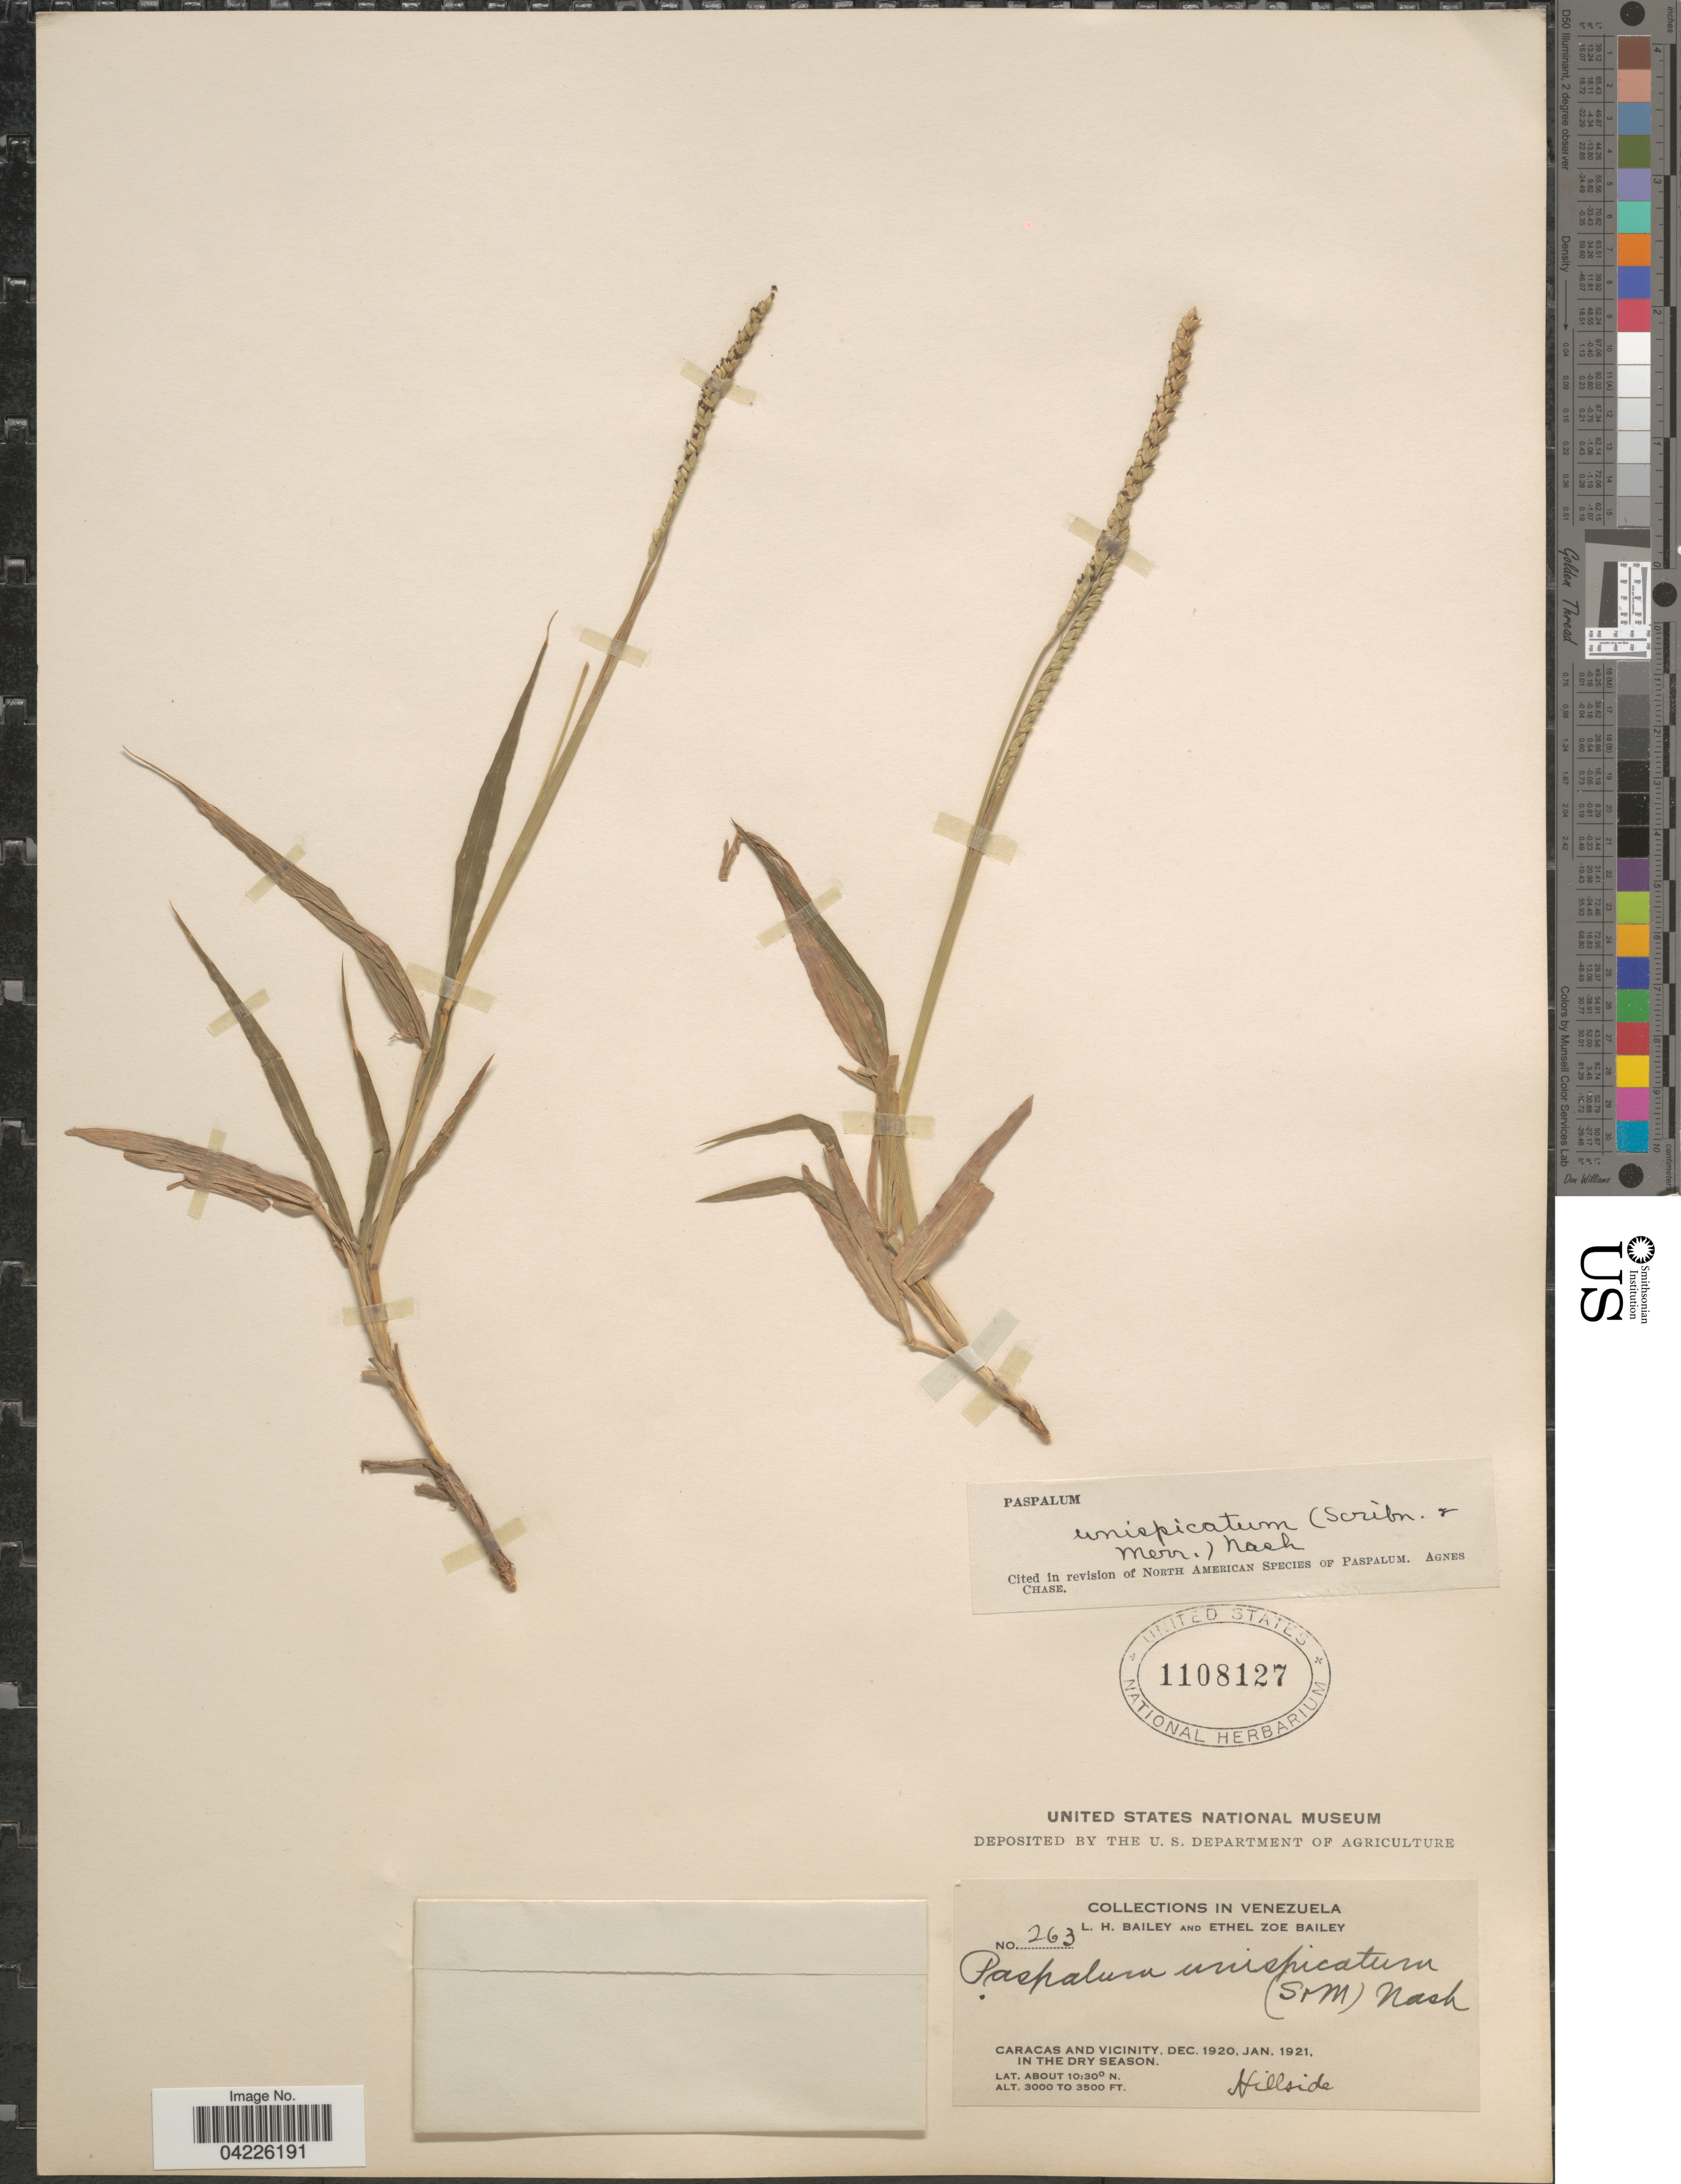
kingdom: Plantae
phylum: Tracheophyta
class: Liliopsida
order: Poales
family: Poaceae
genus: Paspalum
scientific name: Paspalum unispicatum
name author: (Scribn. & Merr.) Nash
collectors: L. H. Bailey & E. Z. Bailey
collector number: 263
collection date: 1920-12/1921-01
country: Venezuela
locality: Caracas and vicinity.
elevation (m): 914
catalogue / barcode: US 1108127